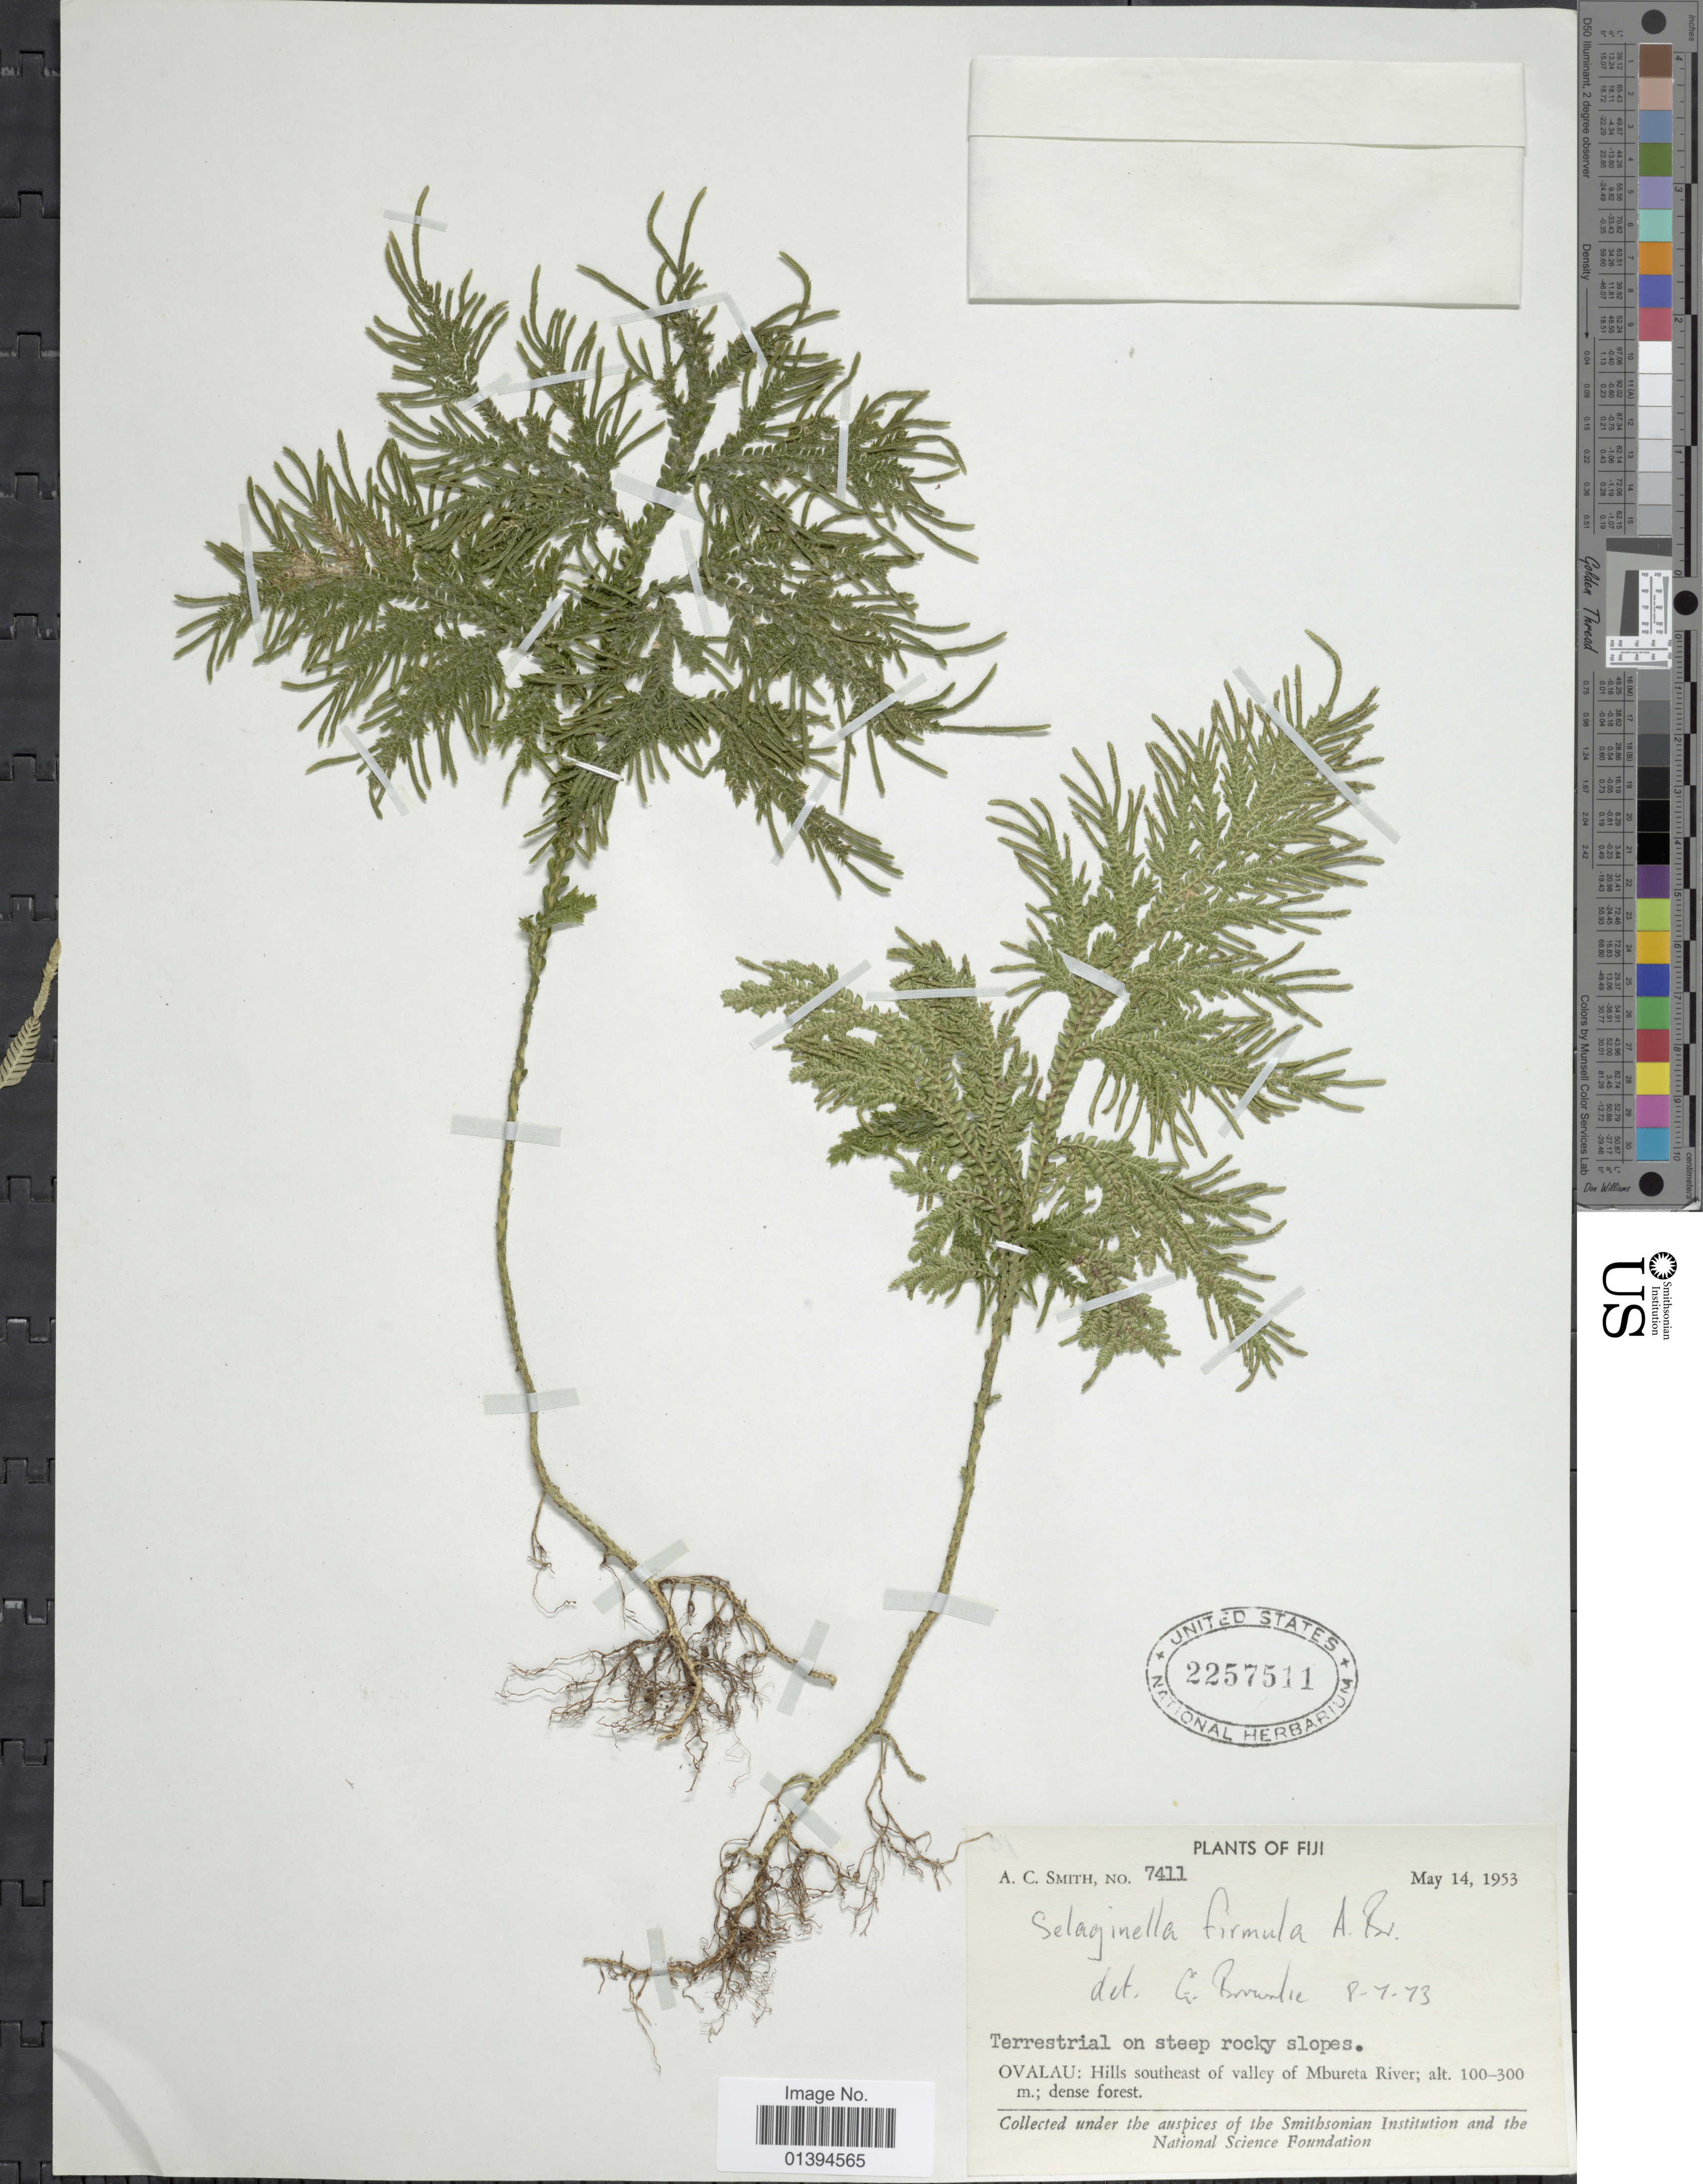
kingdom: Plantae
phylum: Tracheophyta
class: Lycopodiopsida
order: Selaginellales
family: Selaginellaceae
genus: Selaginella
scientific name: Selaginella firmula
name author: A. Br.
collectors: A. C. Smith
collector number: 7411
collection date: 1953-05-14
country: Fiji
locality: Ovalau: hills Southeast of valley of Mbureta River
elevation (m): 100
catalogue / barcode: US 2257511